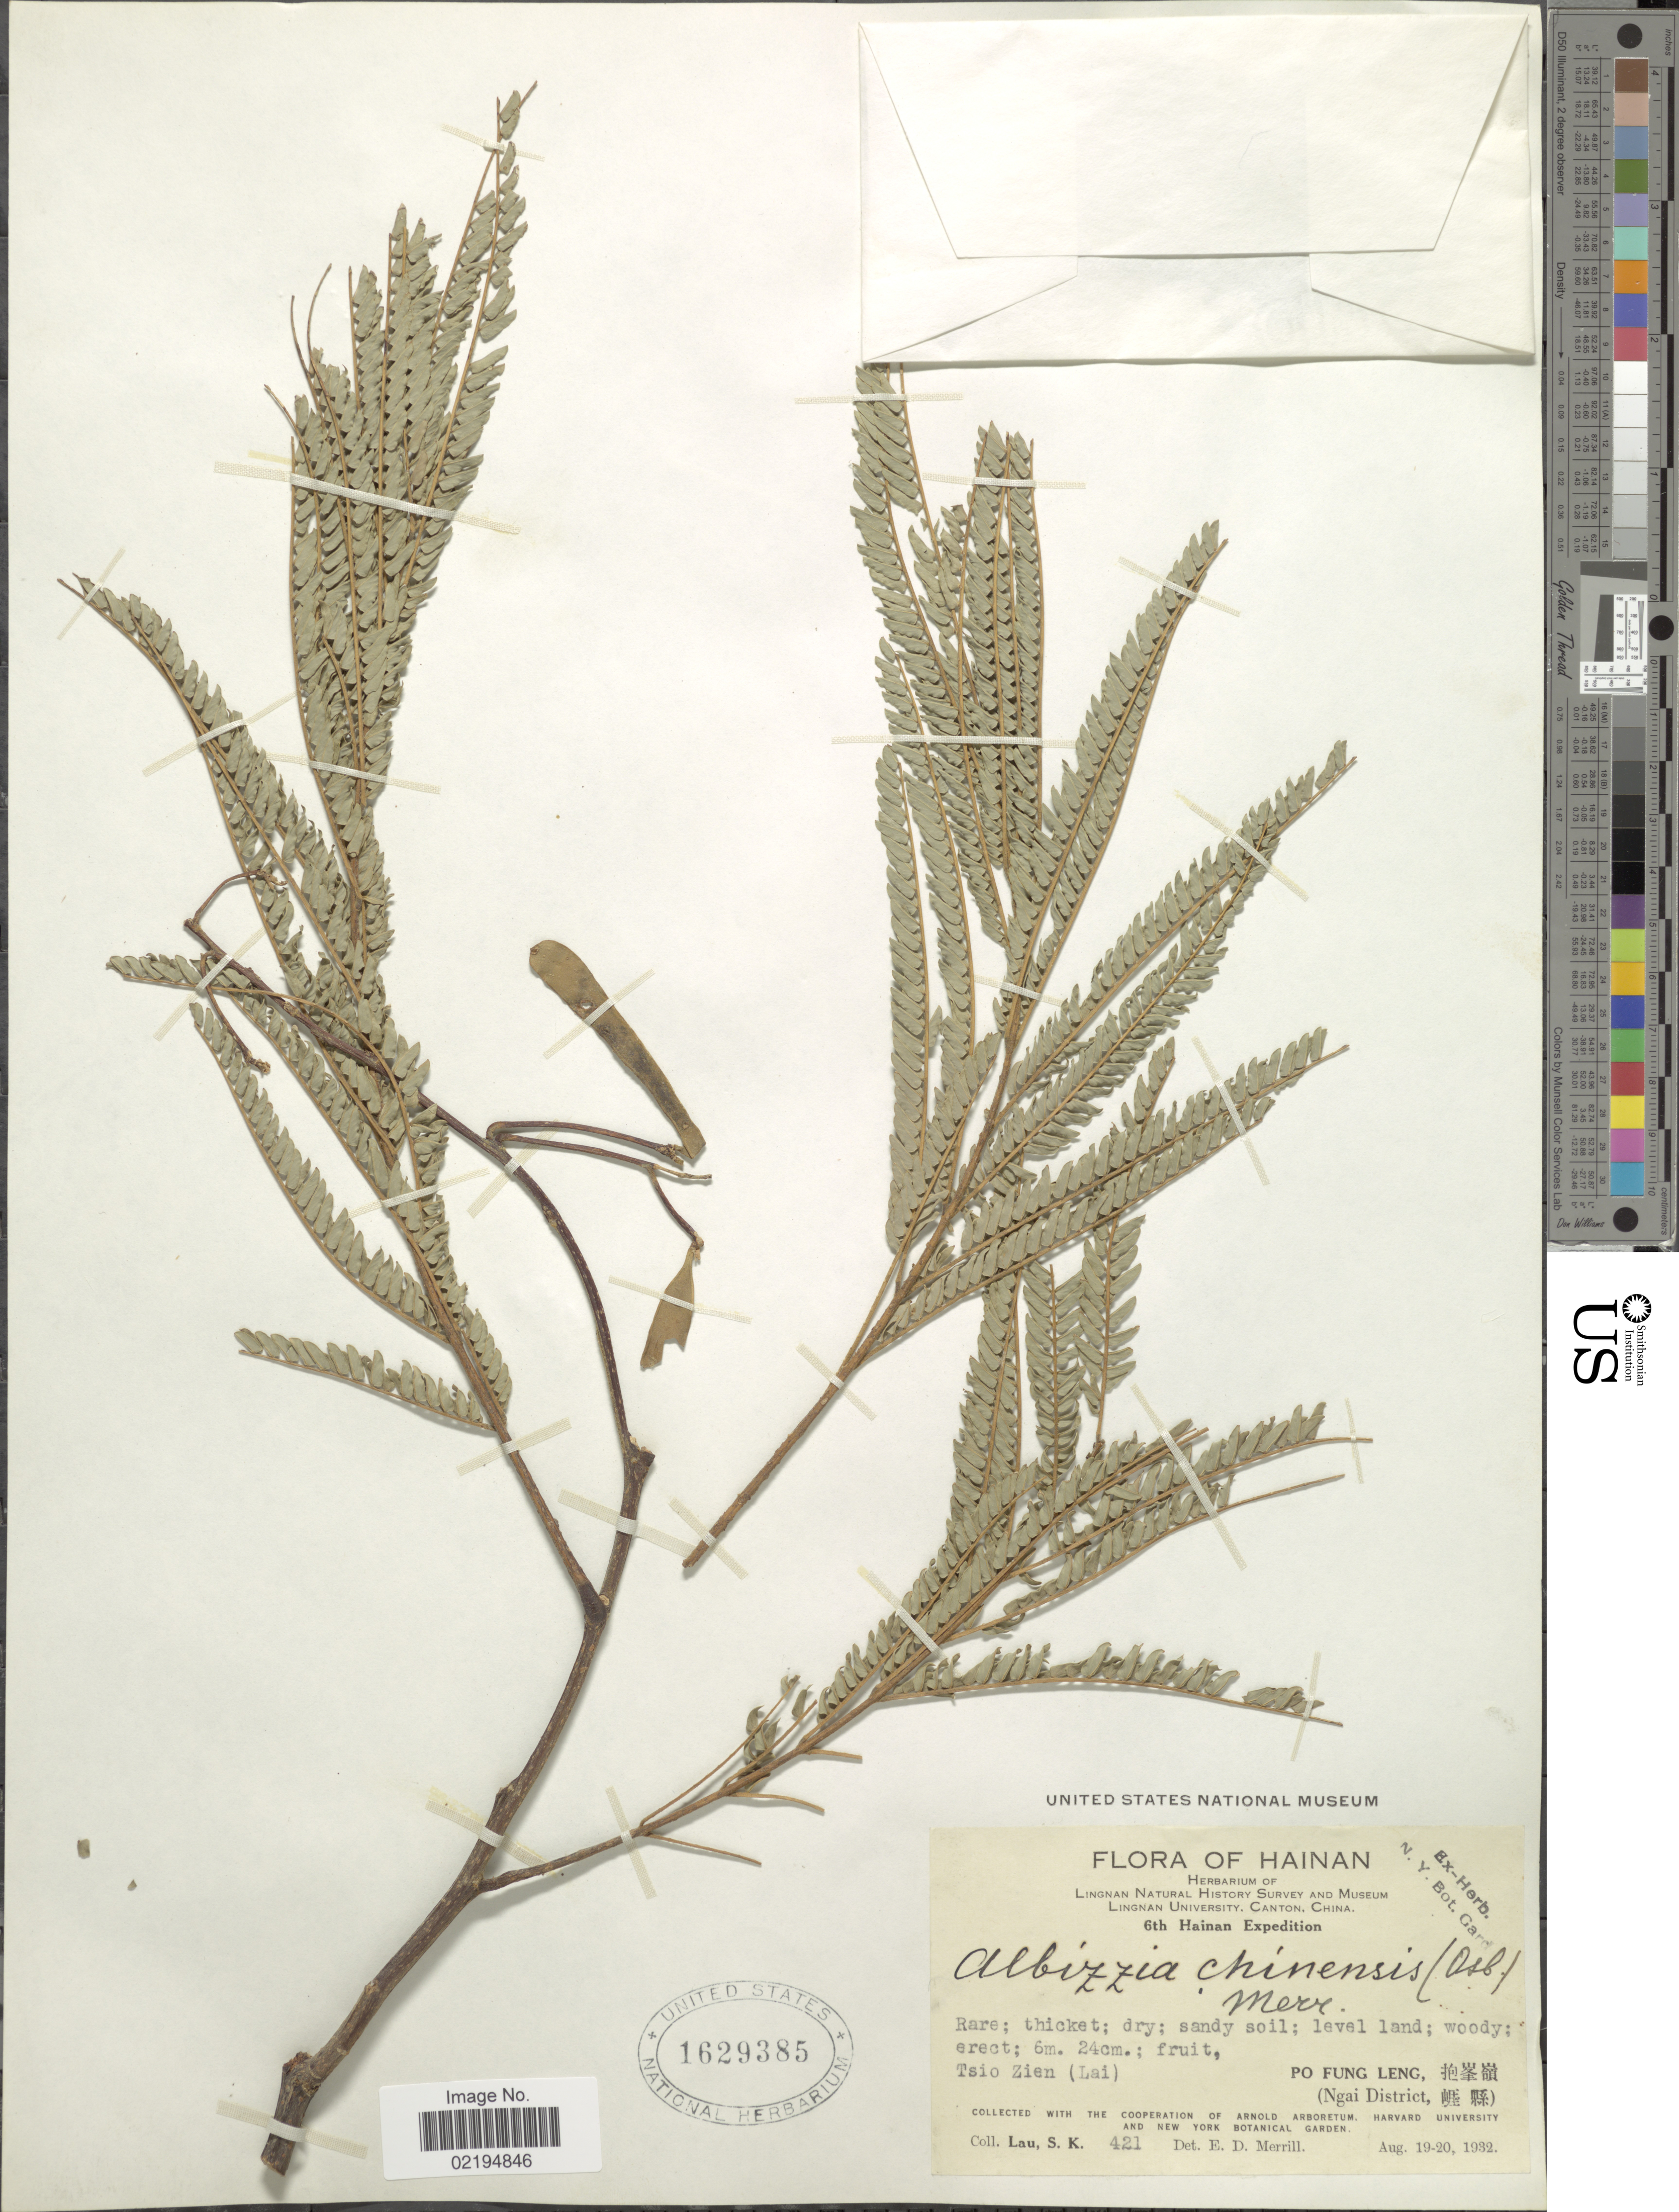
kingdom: Plantae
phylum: Tracheophyta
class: Magnoliopsida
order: Fabales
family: Fabaceae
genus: Albizia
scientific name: Albizia chinensis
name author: (Osbeck) Merr.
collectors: S. K. Lau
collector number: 421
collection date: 1932-08-19/1932-08-20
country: China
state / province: Hainan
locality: Tsio Zien (Lai)Po Fung Leng (Ngai District).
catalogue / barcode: US 1629385